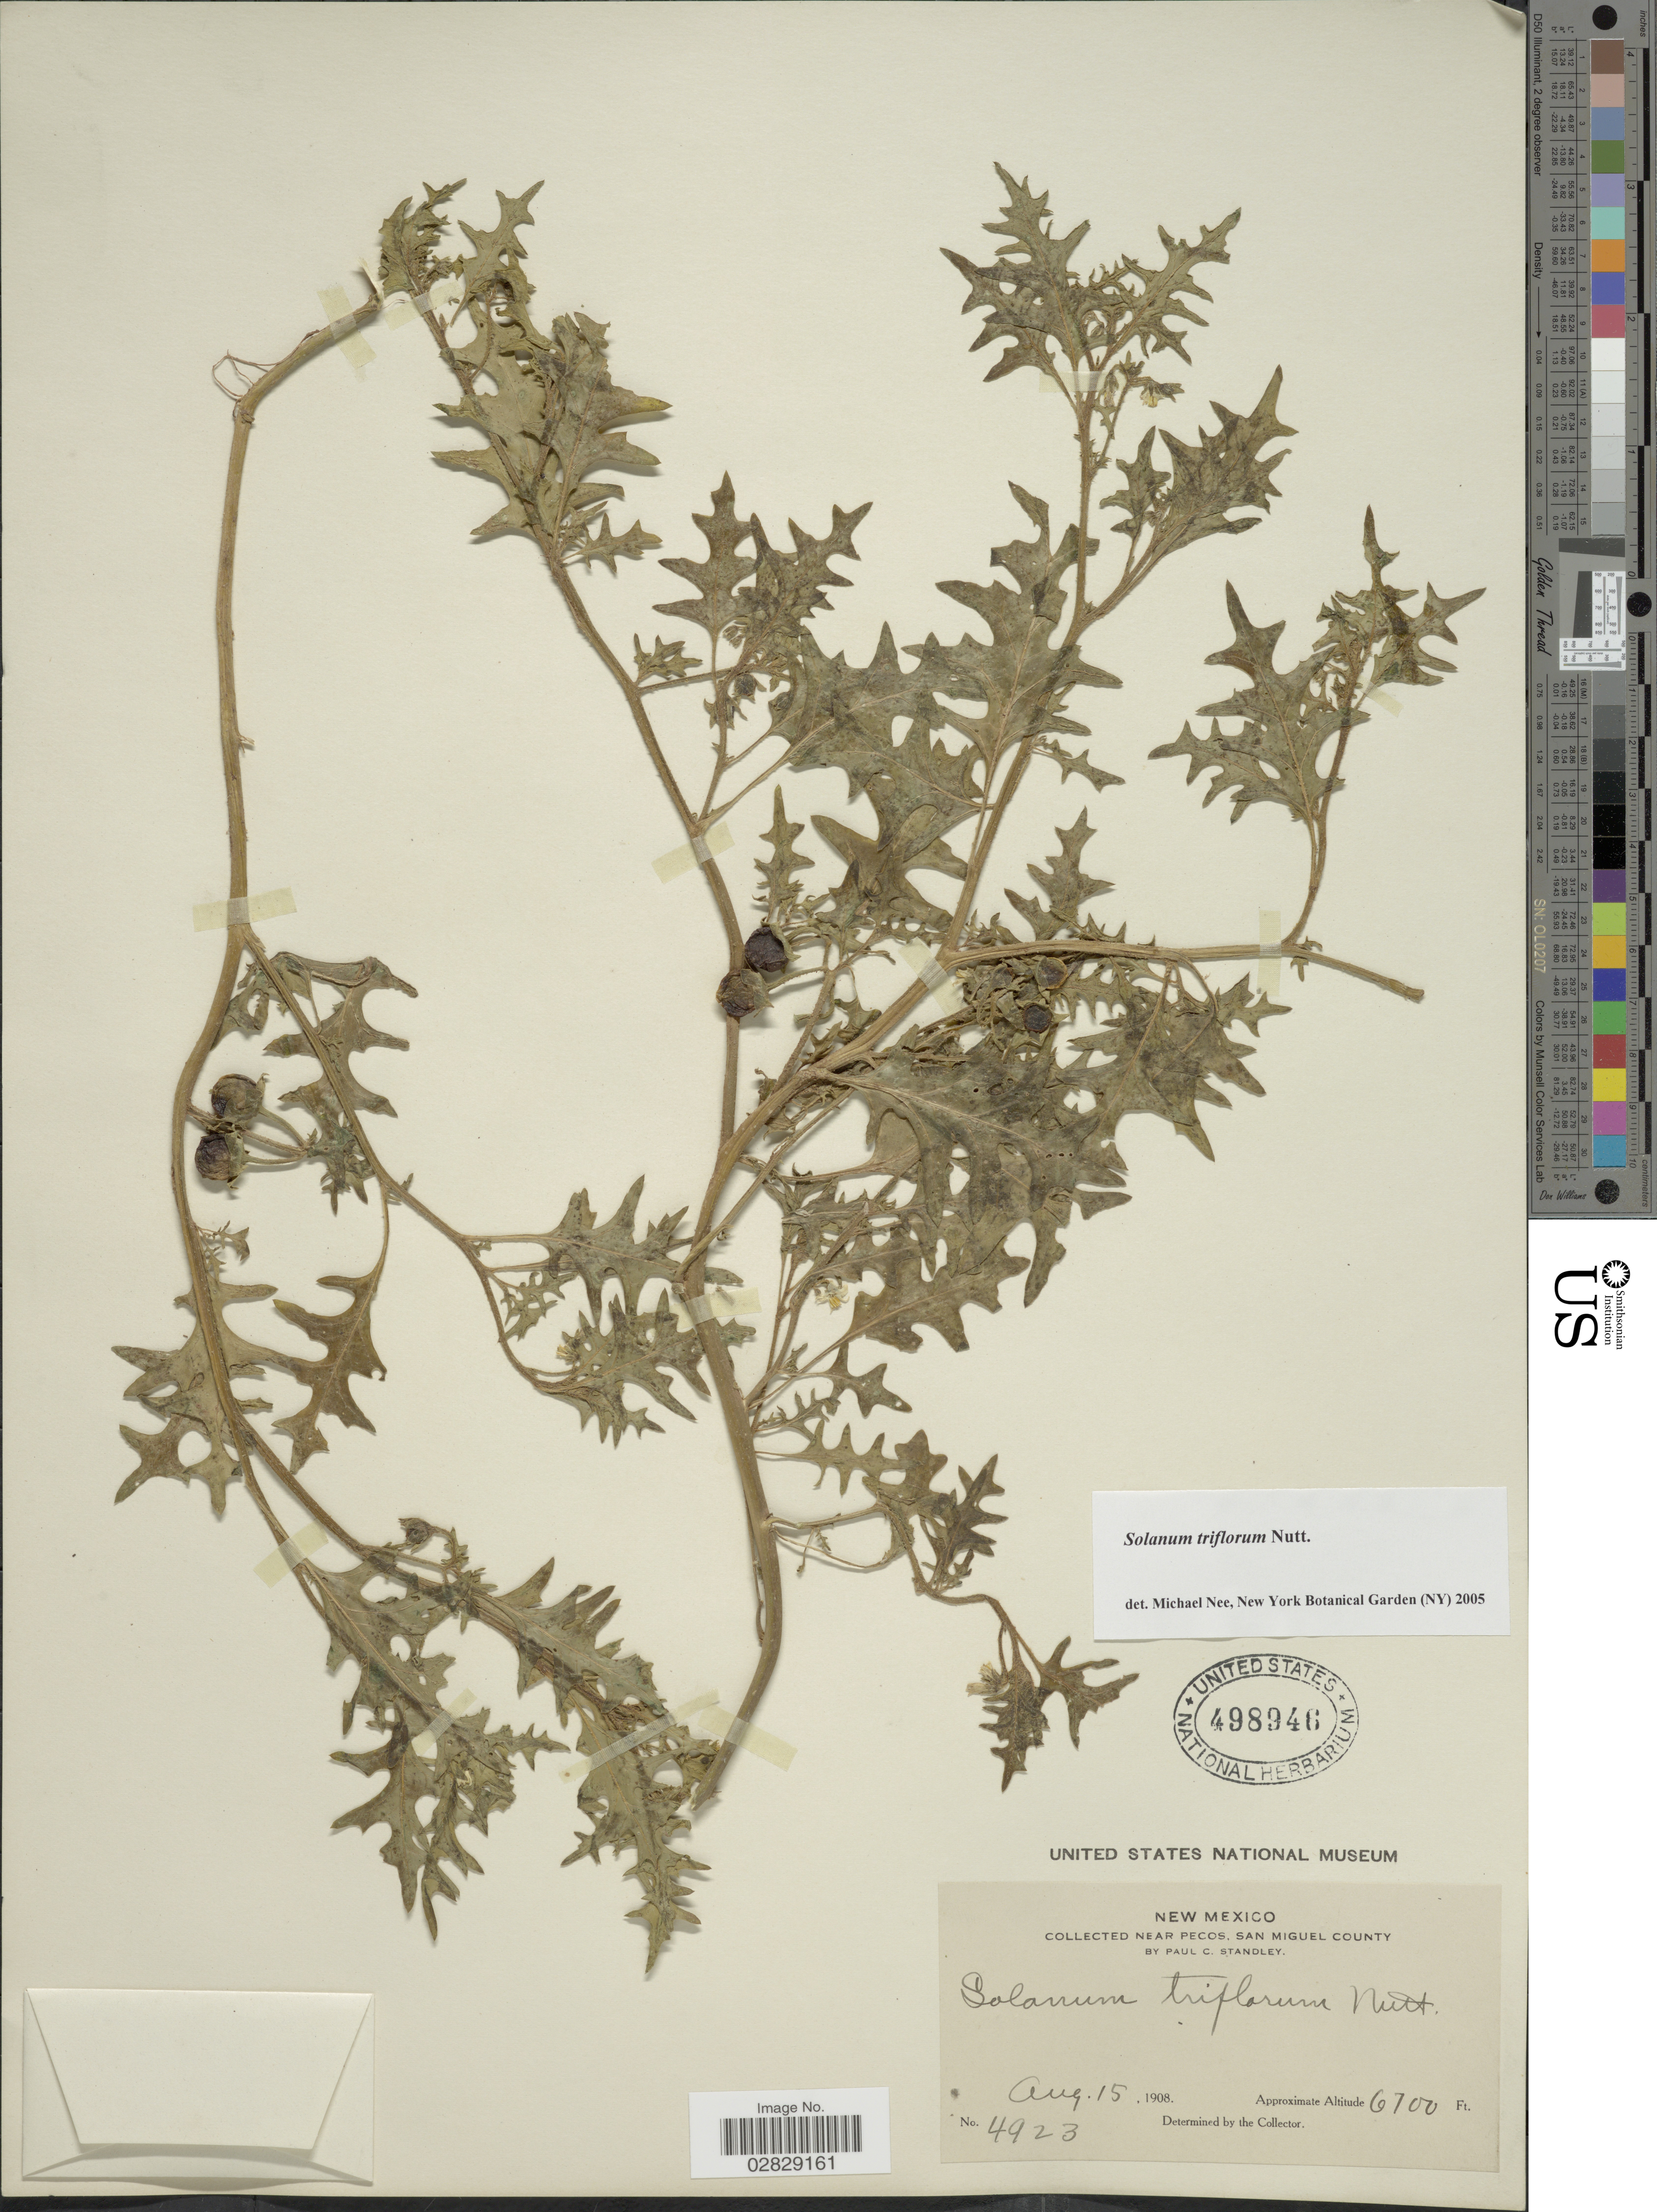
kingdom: Plantae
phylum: Tracheophyta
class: Magnoliopsida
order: Solanales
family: Solanaceae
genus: Solanum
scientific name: Solanum triflorum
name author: Nutt.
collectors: P. C. Standley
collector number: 4923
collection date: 1908-08-15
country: United States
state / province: New Mexico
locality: Near Pecos, San Miguel County.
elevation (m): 2042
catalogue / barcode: US 498946